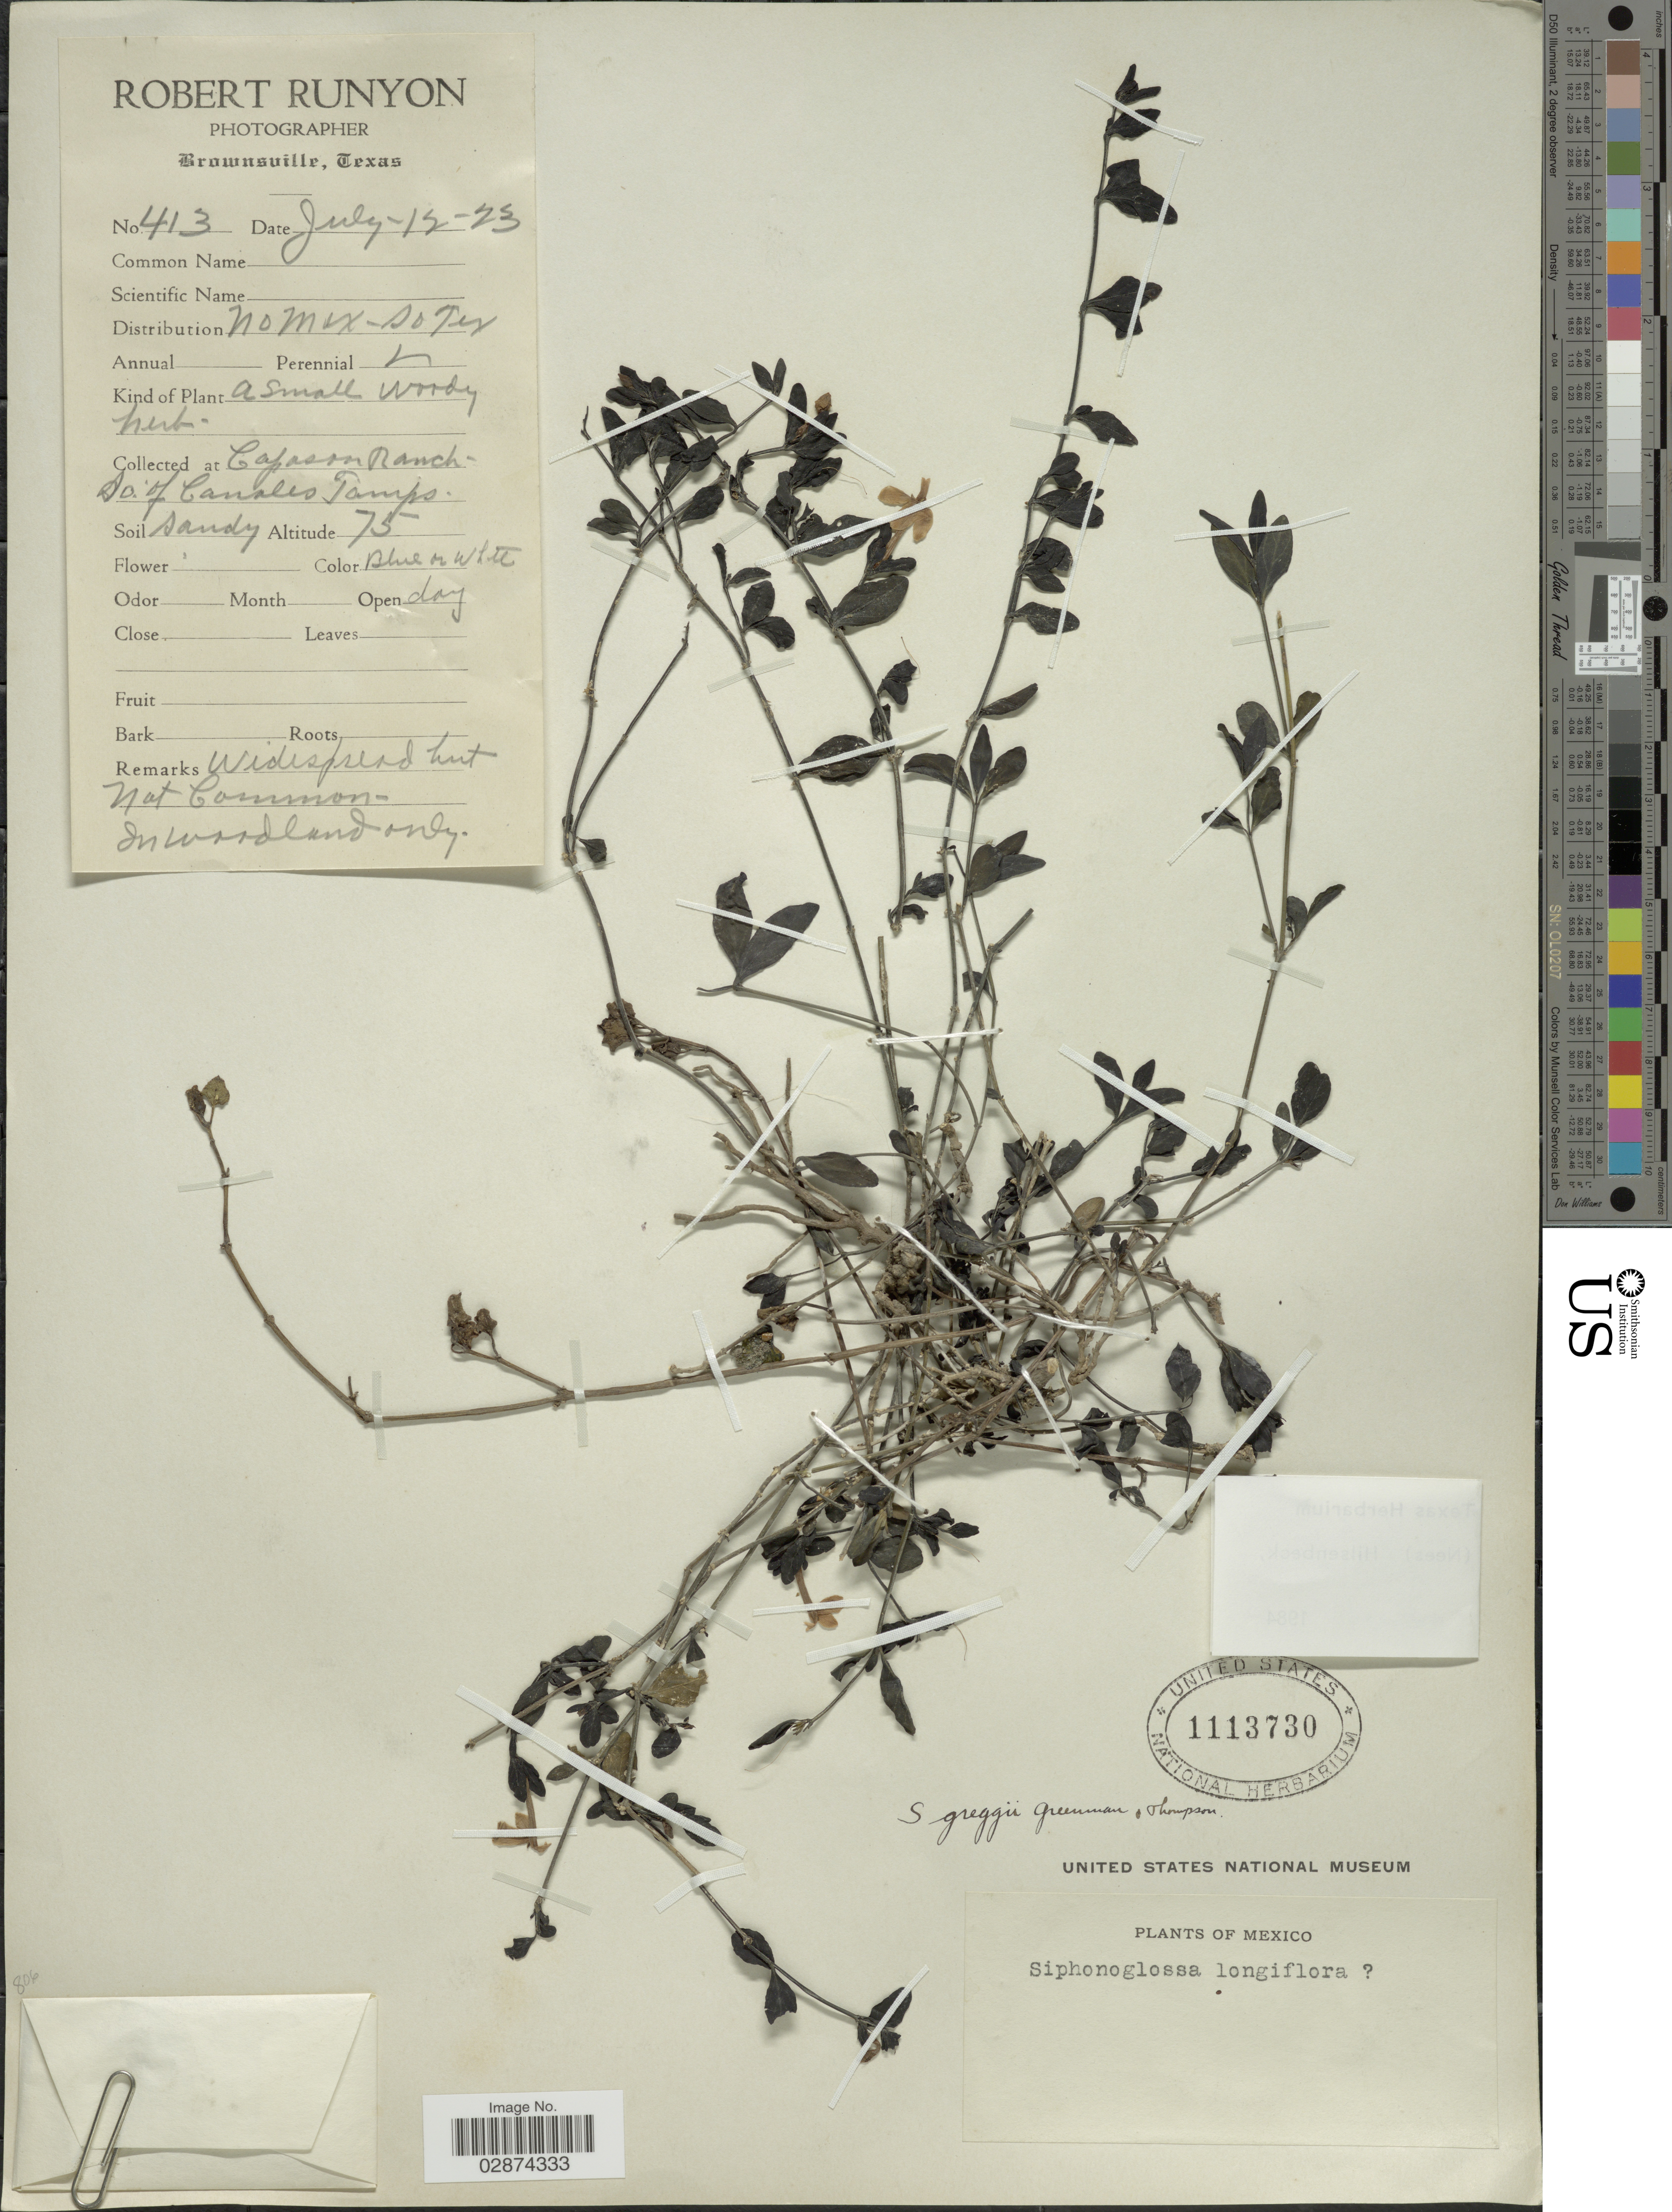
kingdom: Plantae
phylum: Tracheophyta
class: Magnoliopsida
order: Lamiales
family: Acanthaceae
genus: Justicia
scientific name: Justicia pilosella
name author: (Nees) Hilsenb.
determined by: Fisher, Amanda, (LOB), California State University, Long Beach (UNITED STATES)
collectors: R. Runyon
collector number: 413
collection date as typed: Transcribed d/m/y: 12/7/23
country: Mexico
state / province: Tamaulipas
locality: Capason Ranch SO of Canales Tamps.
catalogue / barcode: US 1113730